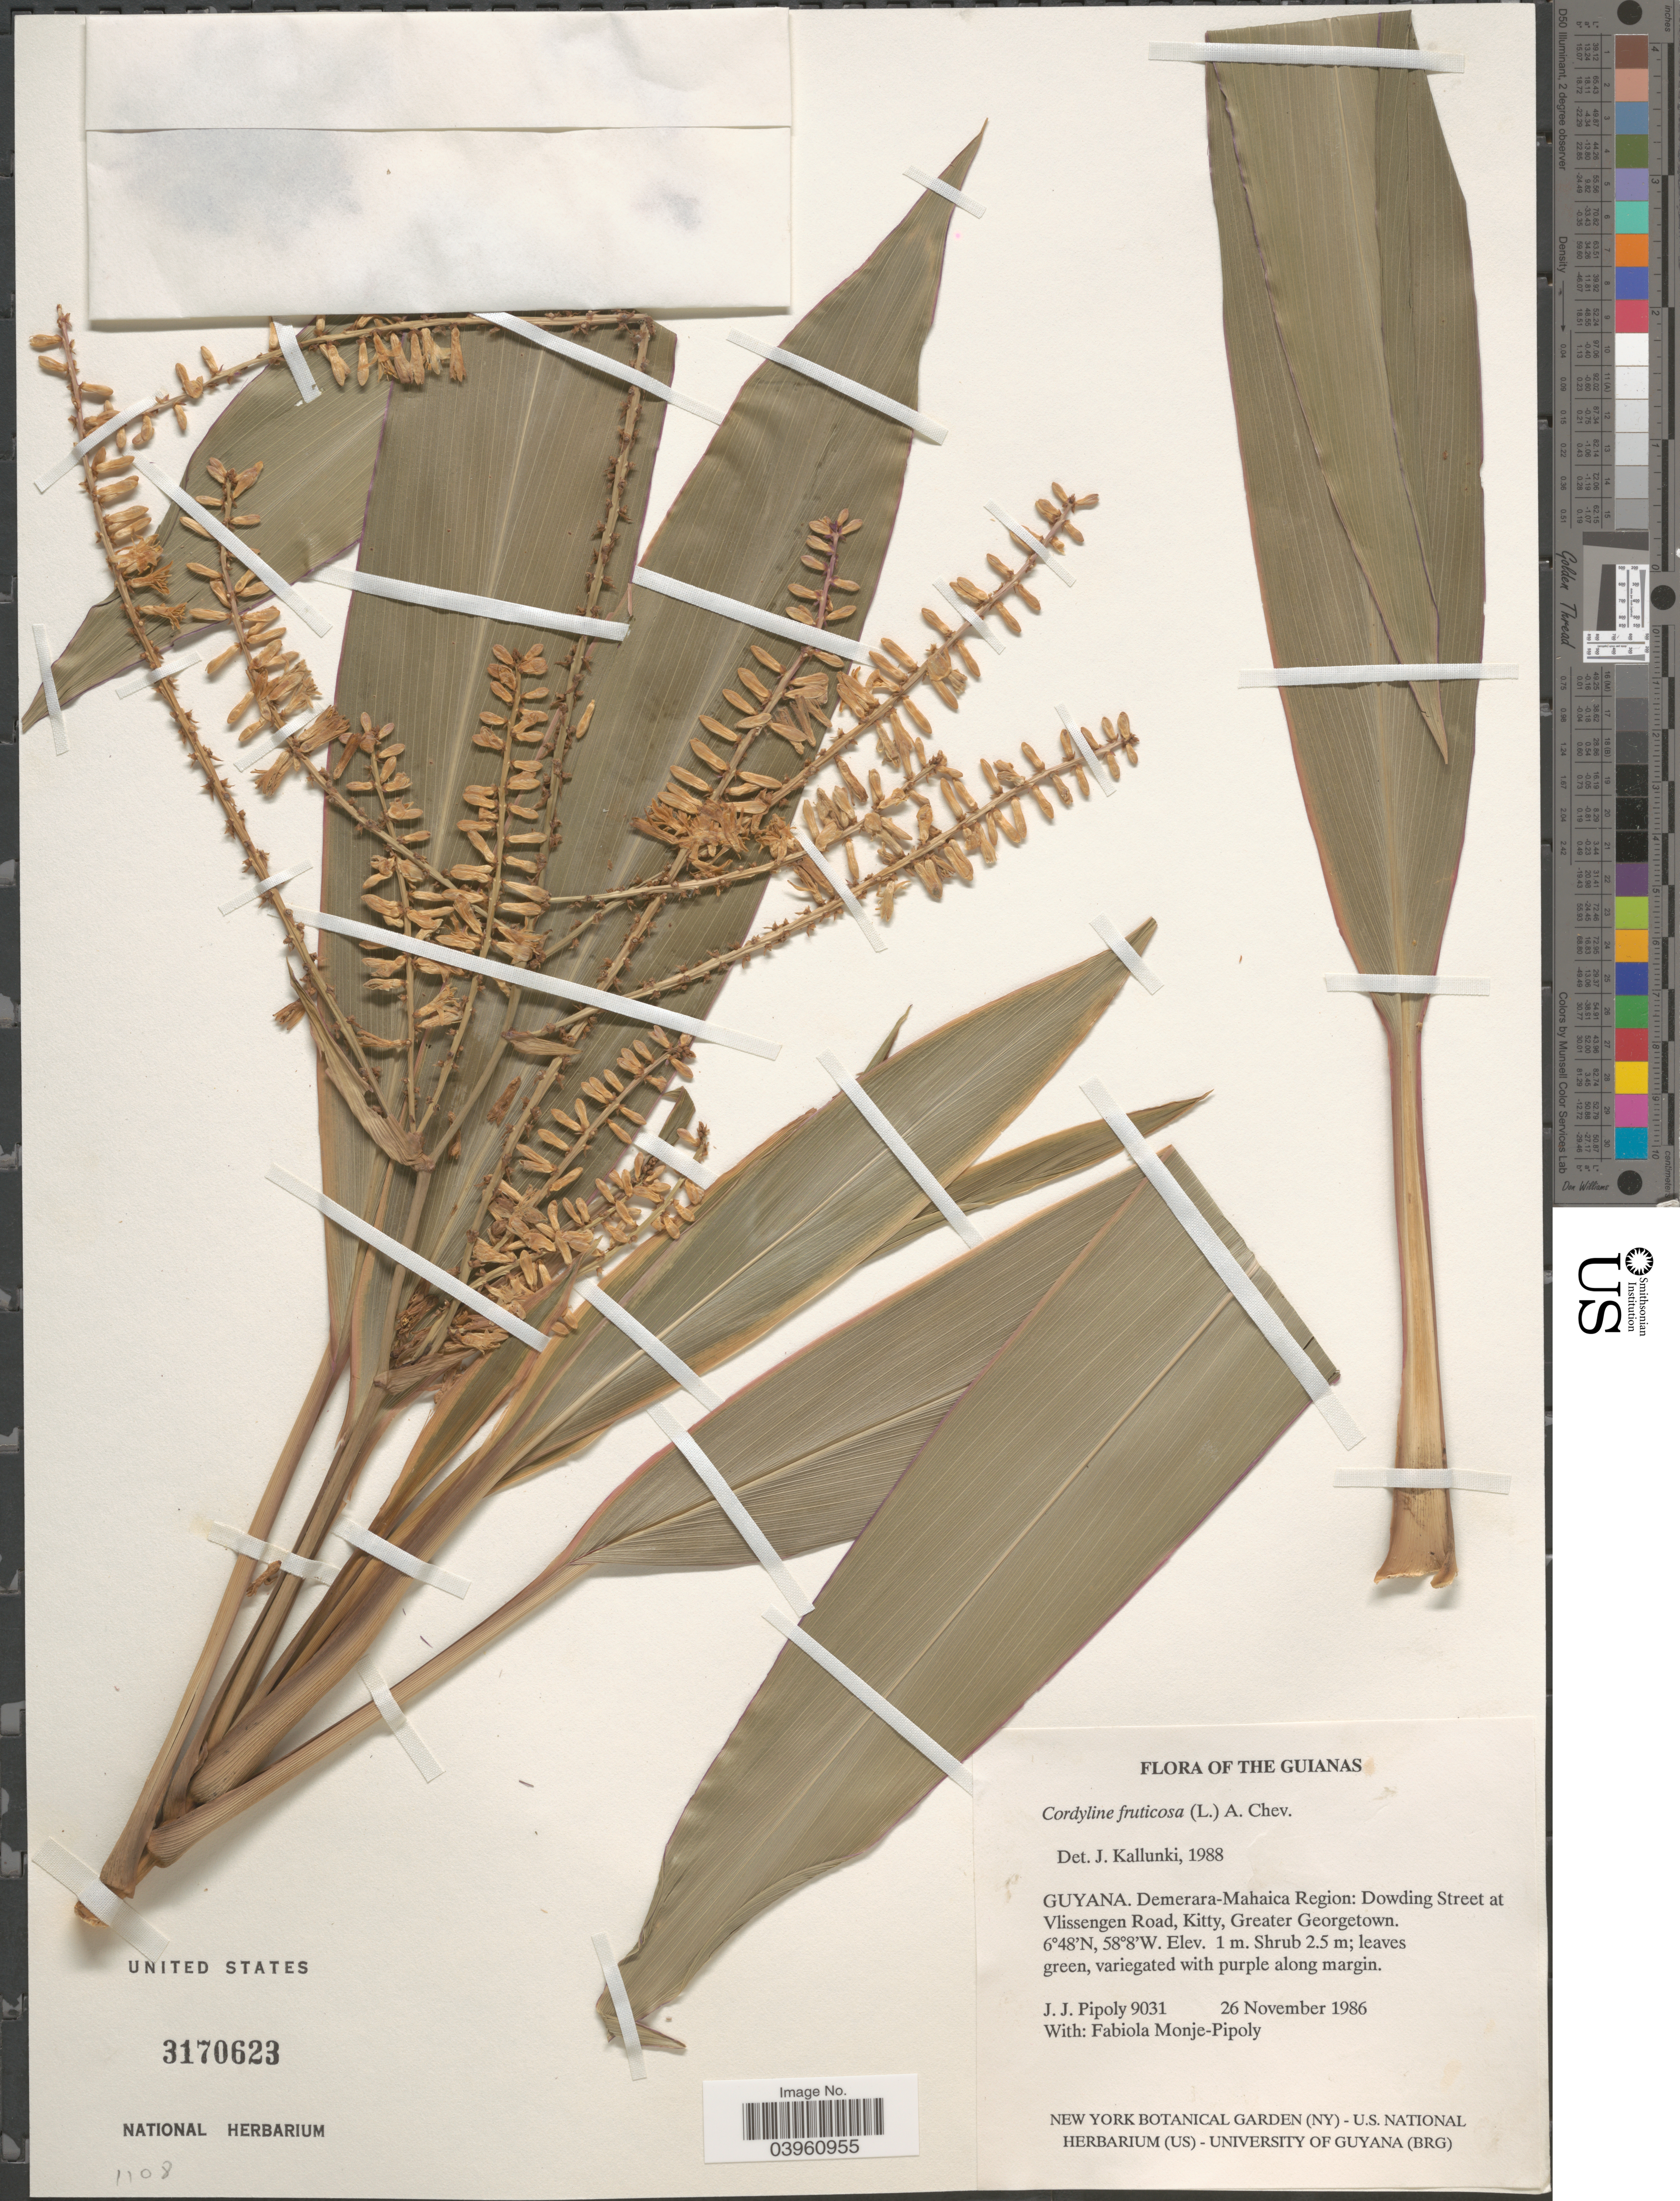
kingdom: Plantae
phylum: Tracheophyta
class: Liliopsida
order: Asparagales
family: Asparagaceae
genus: Cordyline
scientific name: Cordyline fruticosa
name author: (L.) A. Chev.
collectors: J. J. Pipoly & F. Monje-Pipoly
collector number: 9031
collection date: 1986-11-26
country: Guyana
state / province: Demerara-Mahaica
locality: Demerara-Mahaica Region: Dowding Street at Vlissengen Road, Kitty, Greater Georgetown.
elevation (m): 1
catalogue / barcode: US 3170623